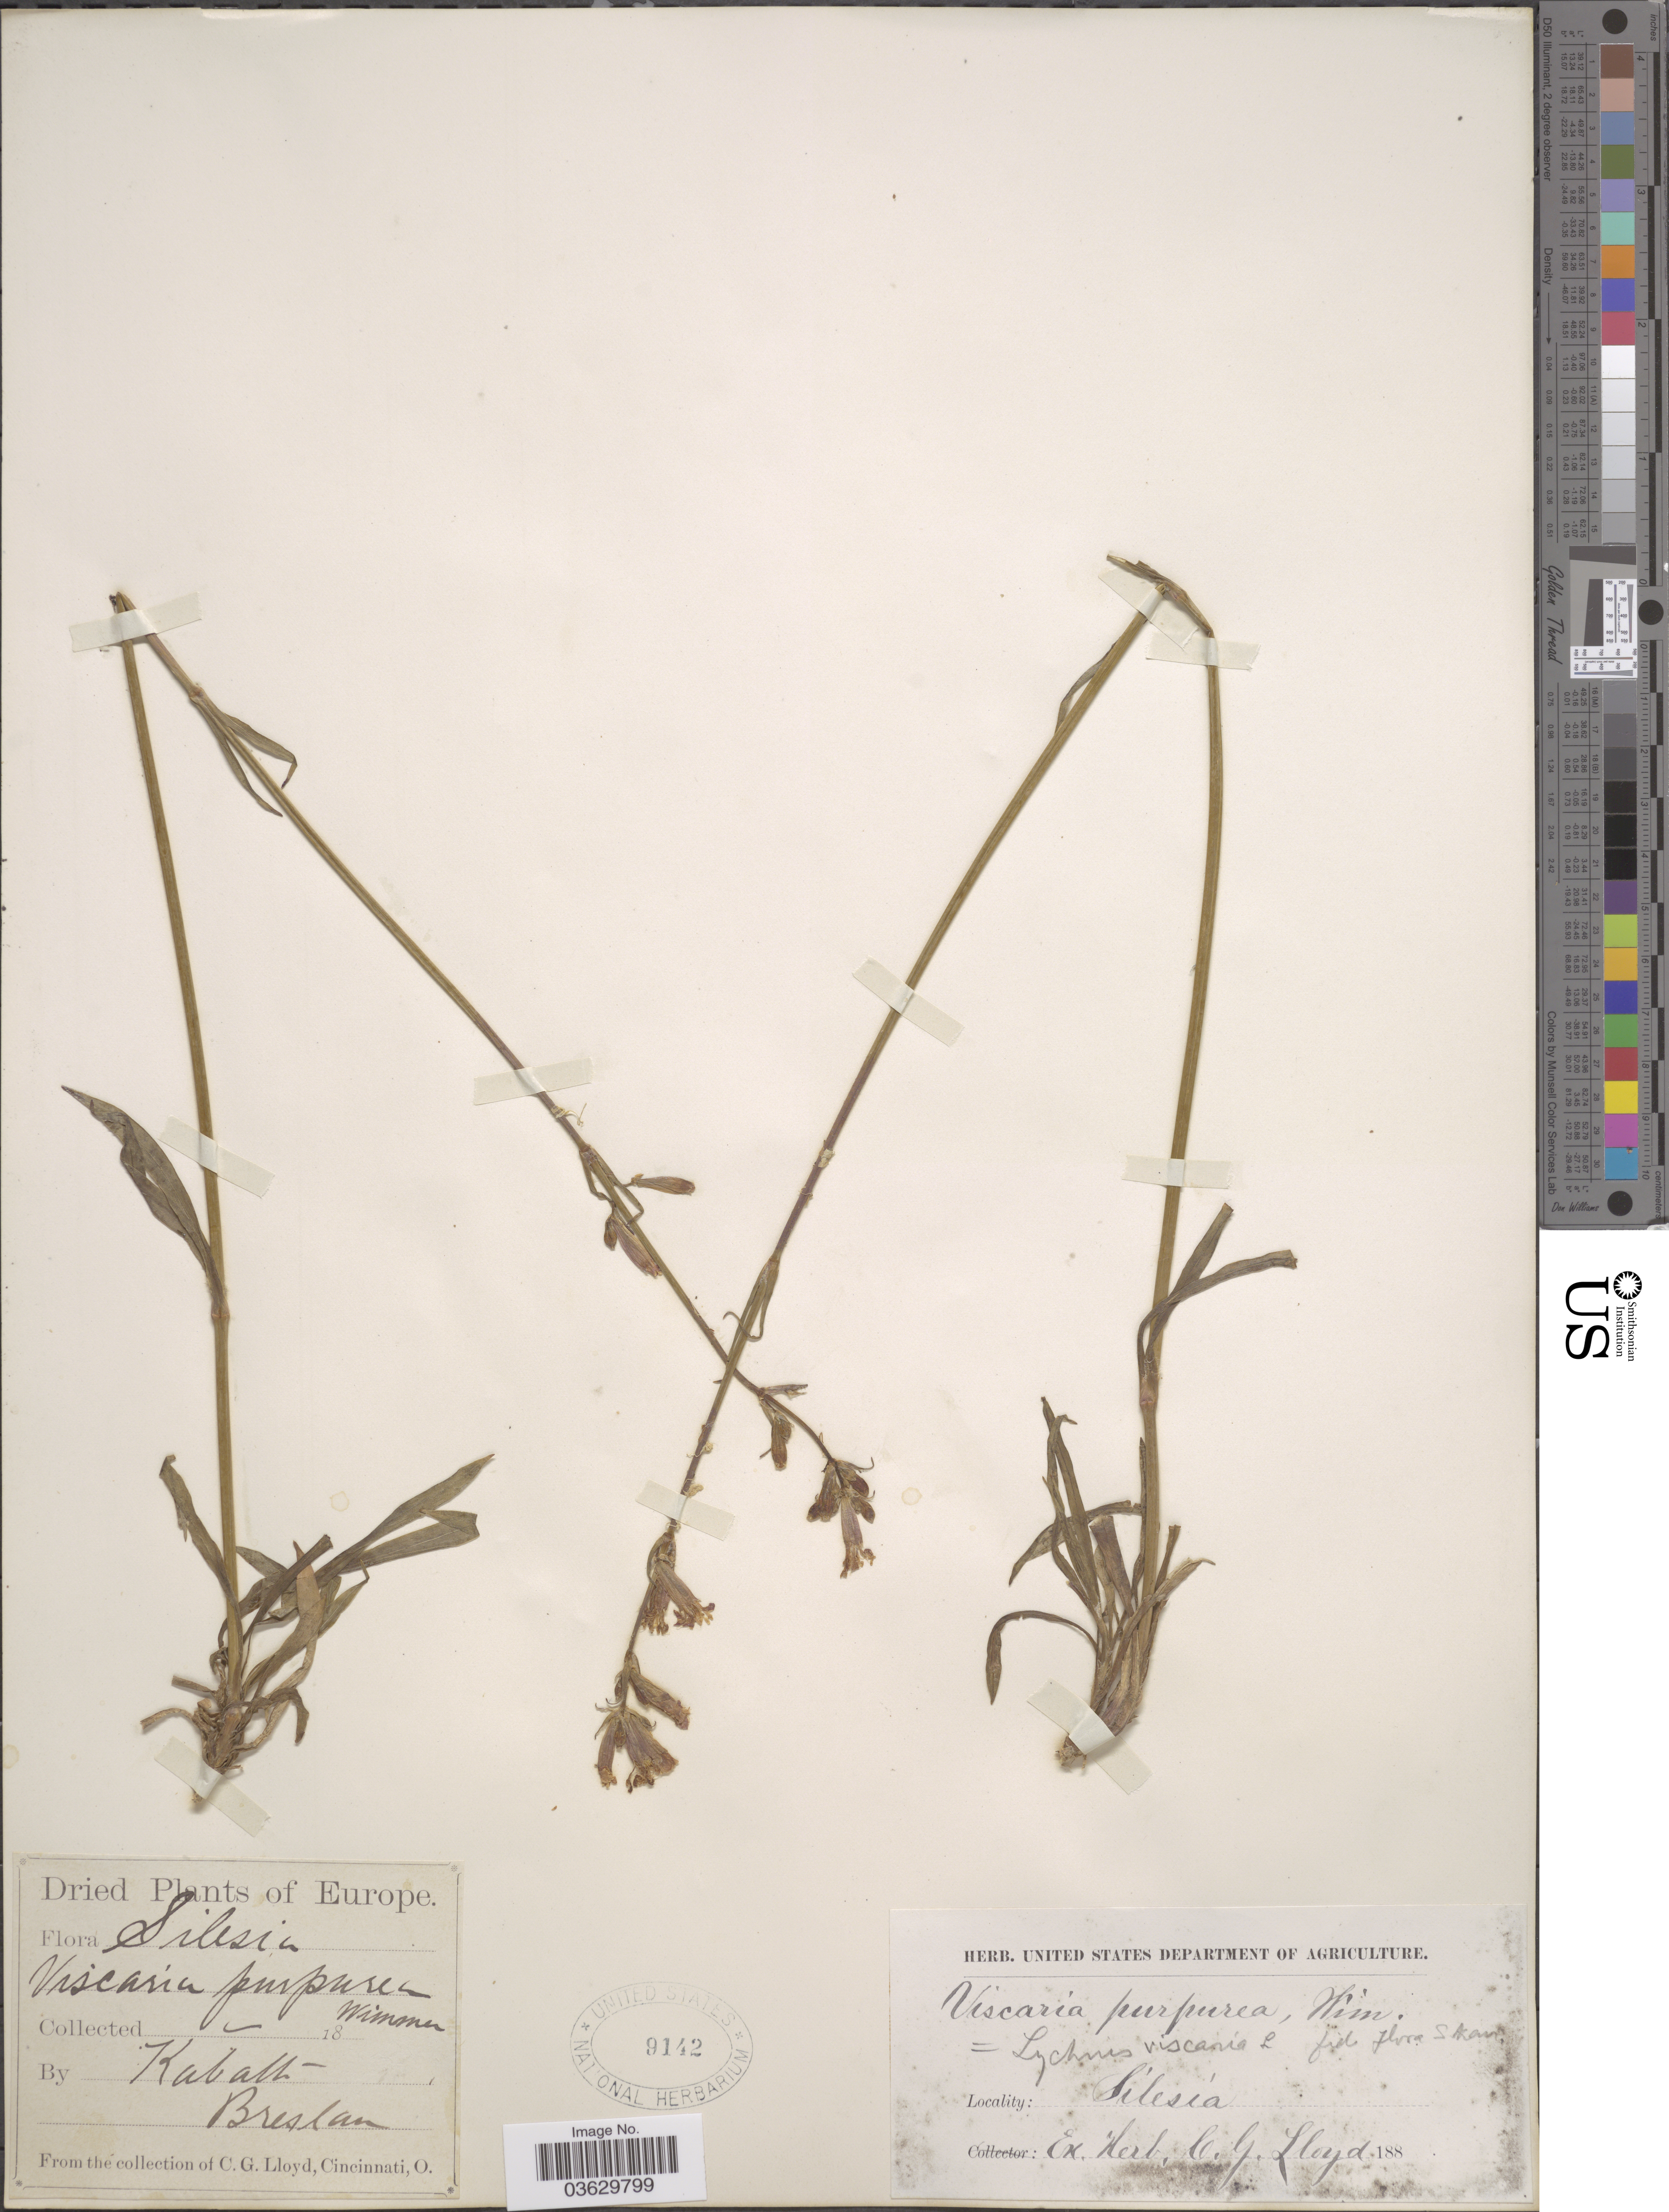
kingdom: Plantae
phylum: Tracheophyta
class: Magnoliopsida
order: Caryophyllales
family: Caryophyllaceae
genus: Lychnis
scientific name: Lychnis viscaria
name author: L.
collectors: Kabath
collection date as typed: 188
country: Poland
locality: Europe. Silesia. Breslau.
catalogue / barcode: US 9142